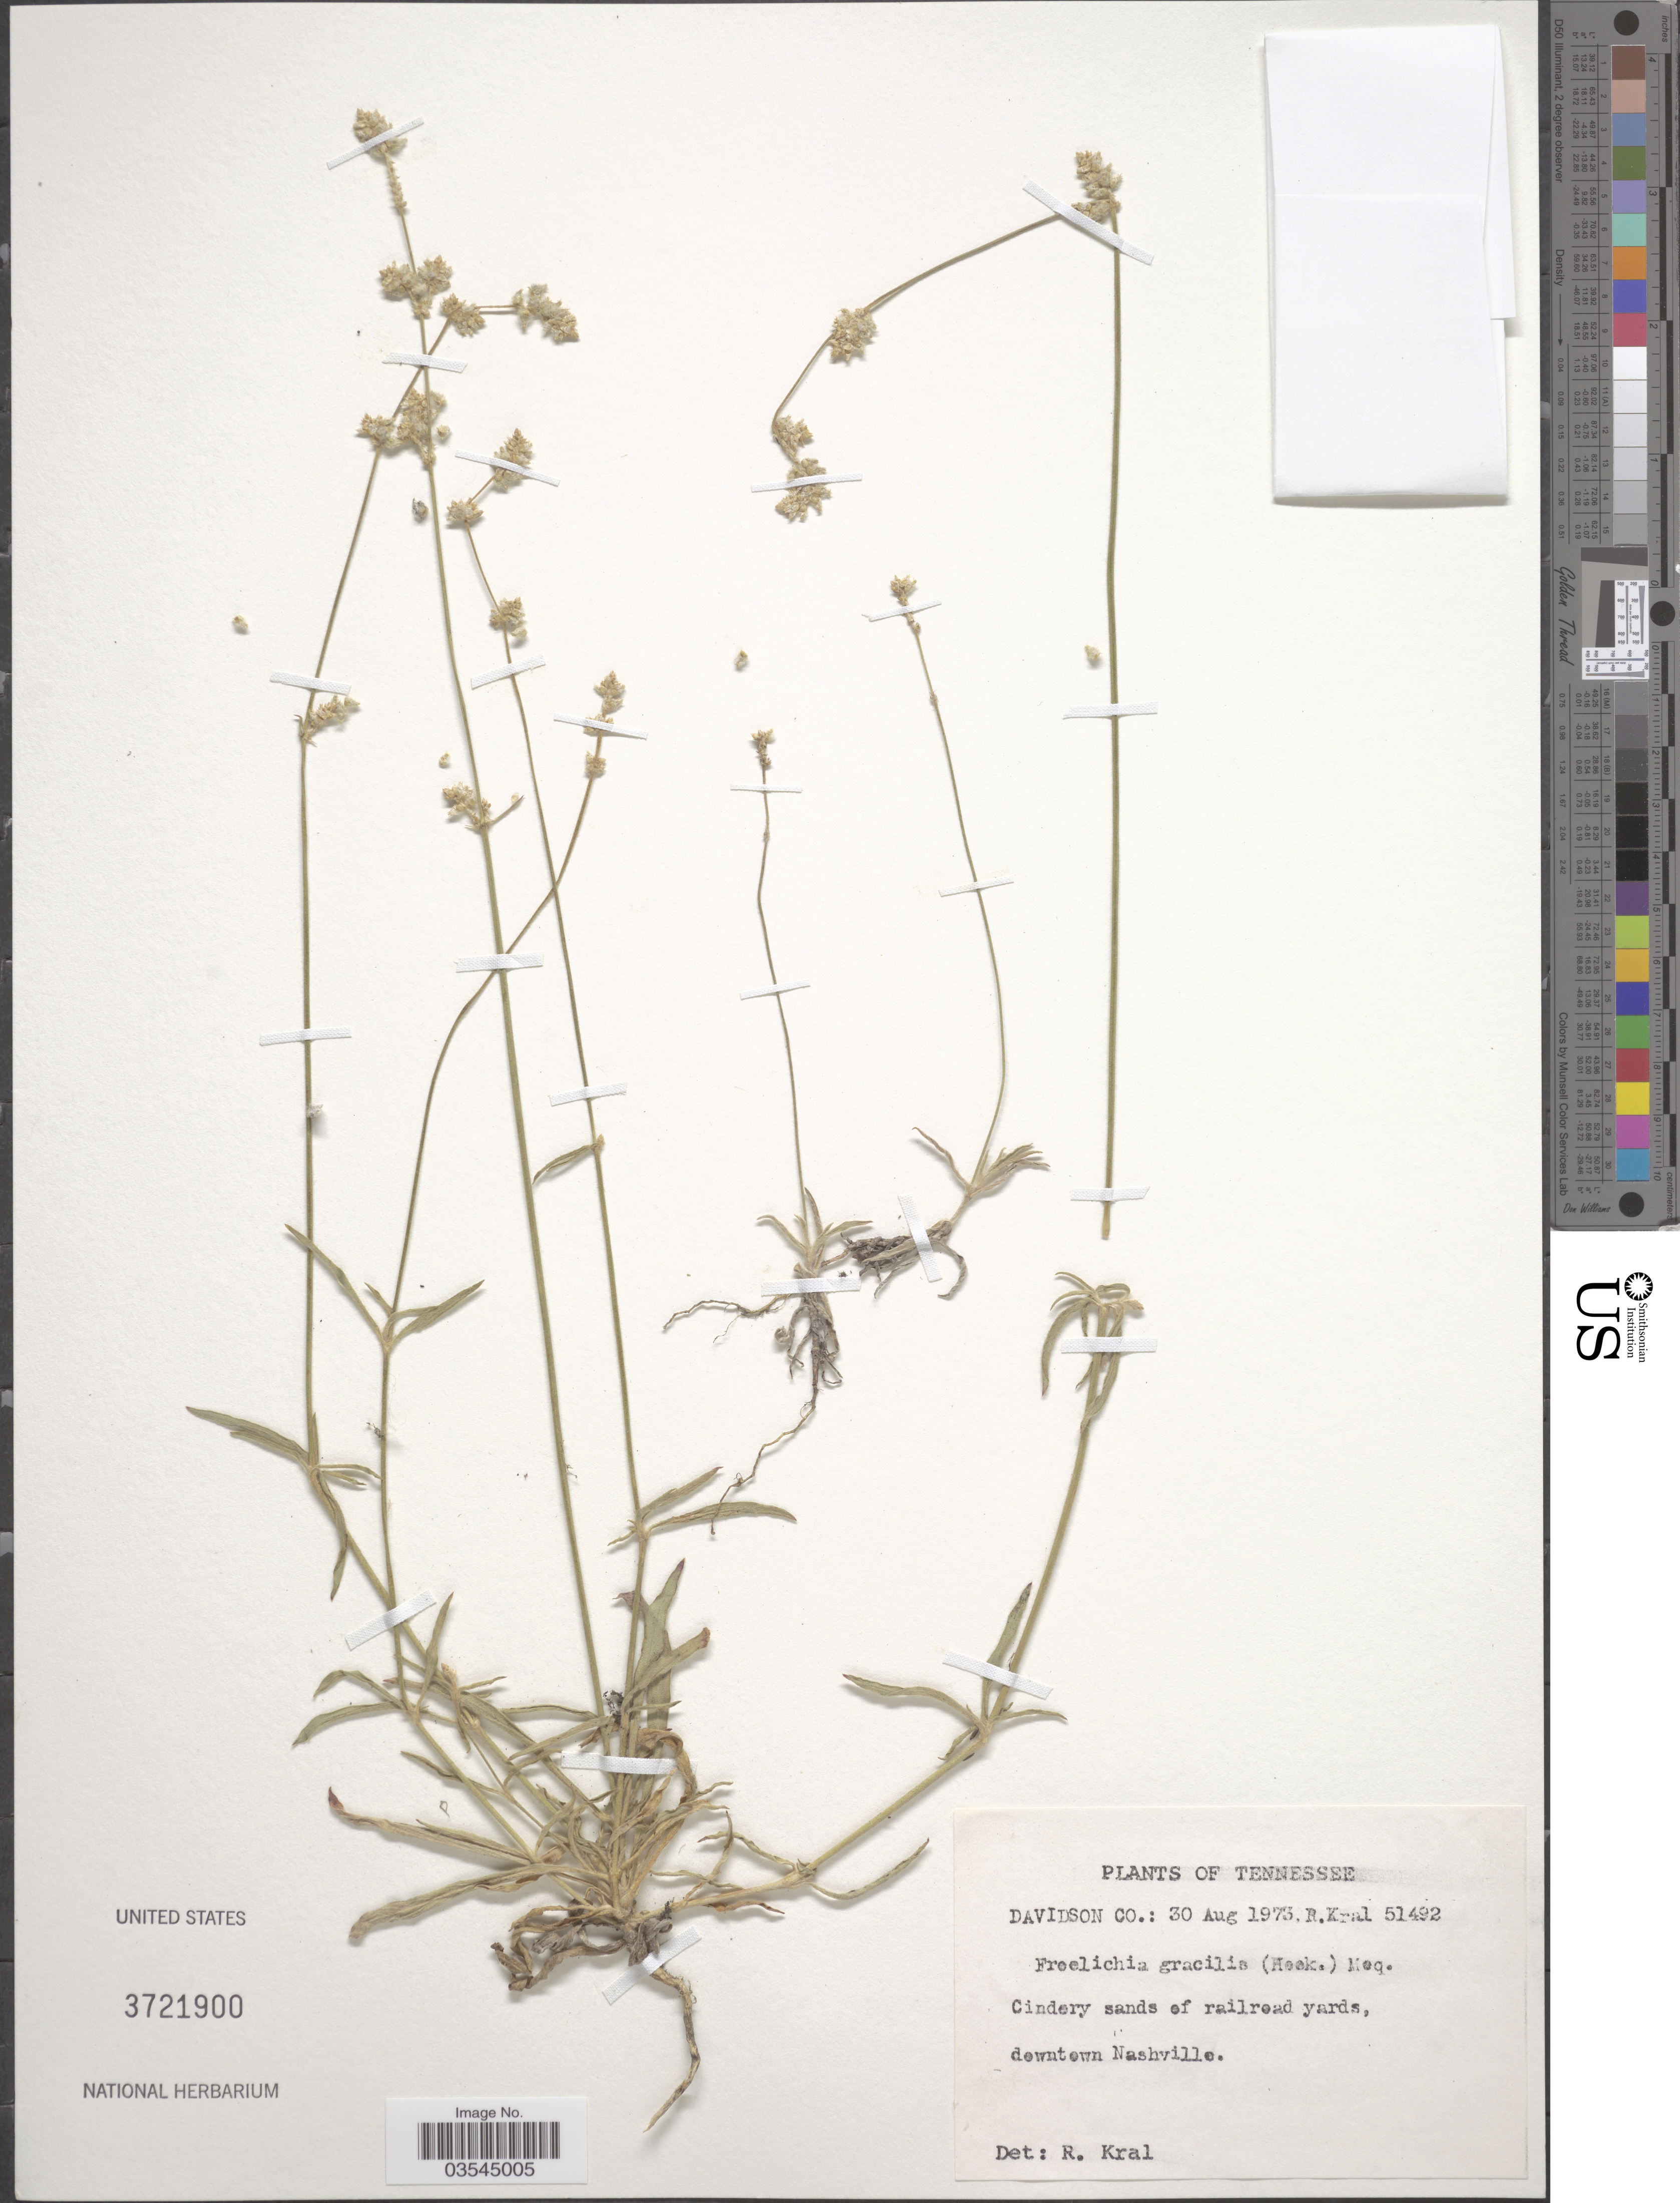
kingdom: Plantae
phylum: Tracheophyta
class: Magnoliopsida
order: Caryophyllales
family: Amaranthaceae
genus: Froelichia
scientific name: Froelichia gracilis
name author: (Hook.) Moq.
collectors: R. Kral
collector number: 51492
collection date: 1973-08-30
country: United States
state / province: Tennessee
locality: Davidson Co. Downtown Nashville.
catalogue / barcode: US 3721900